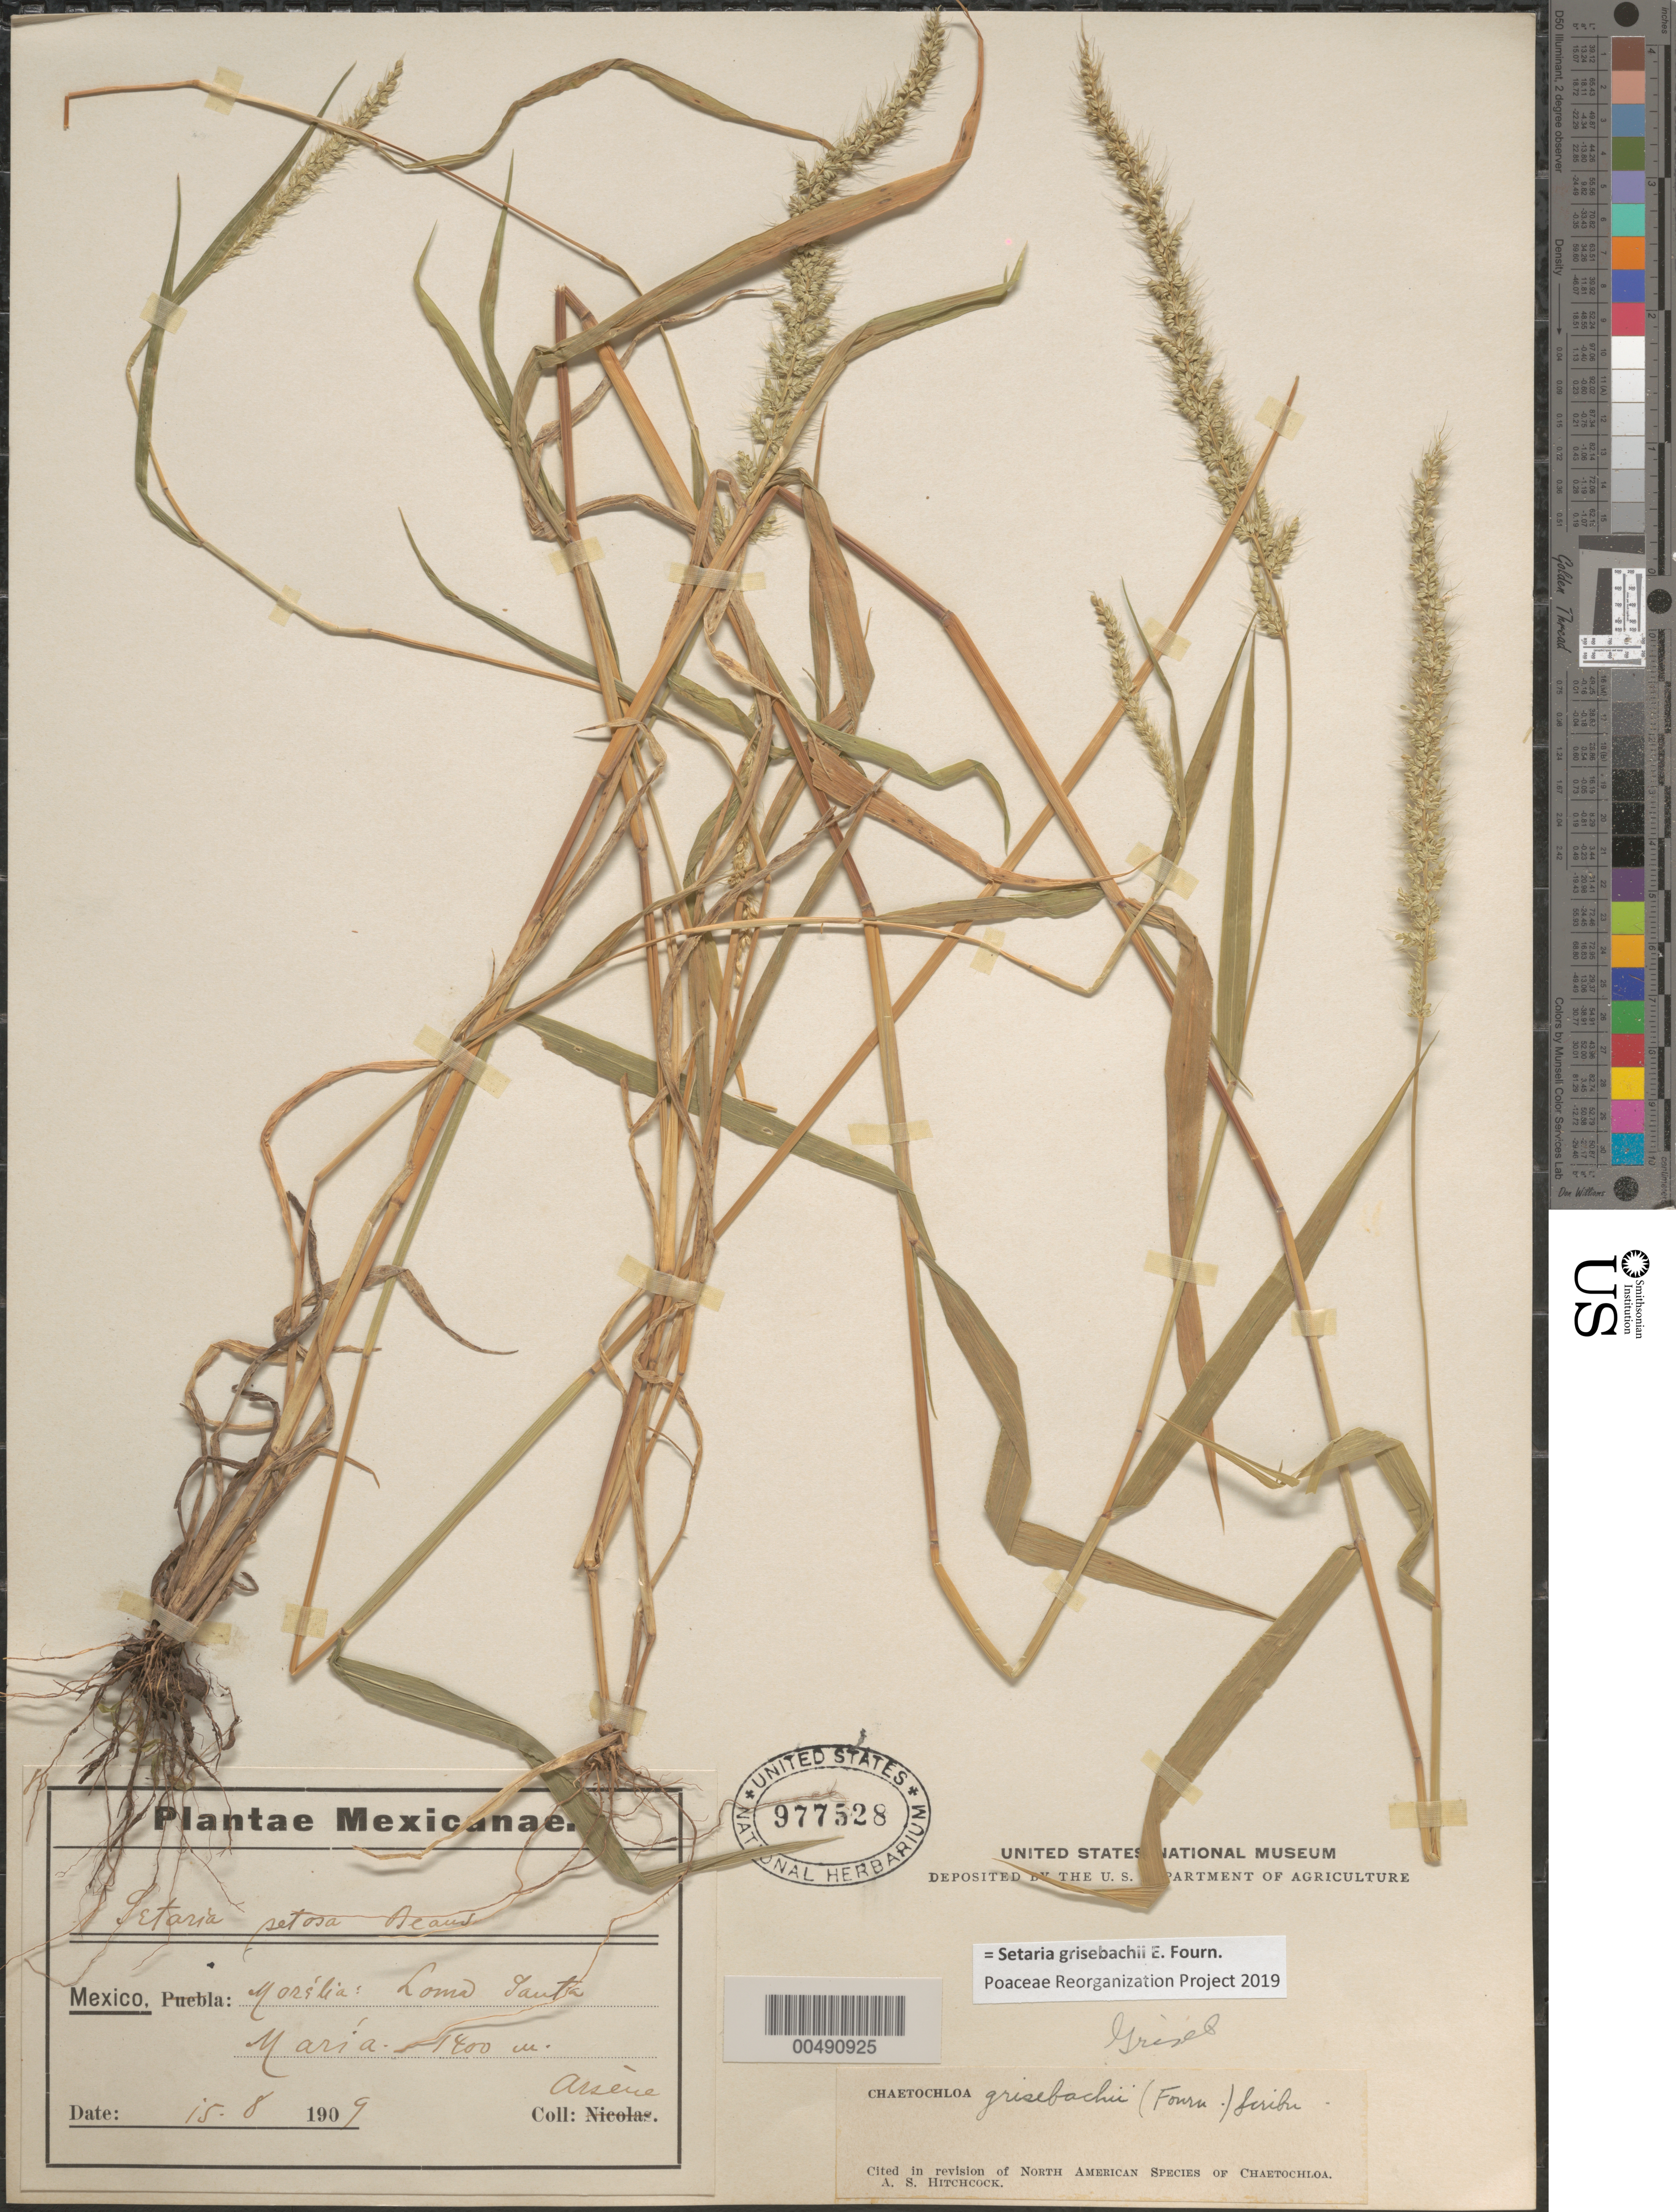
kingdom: Plantae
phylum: Tracheophyta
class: Liliopsida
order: Poales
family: Poaceae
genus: Setaria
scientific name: Setaria grisebachii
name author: E. Fourn.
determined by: Poaceae Reorganization Project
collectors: Bro. G. Arsène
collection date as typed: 15 Aug 1909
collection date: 1909-08-15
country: Mexico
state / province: Michoacán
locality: Morelia, Loma Santa Maria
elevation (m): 1400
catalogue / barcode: US 977528